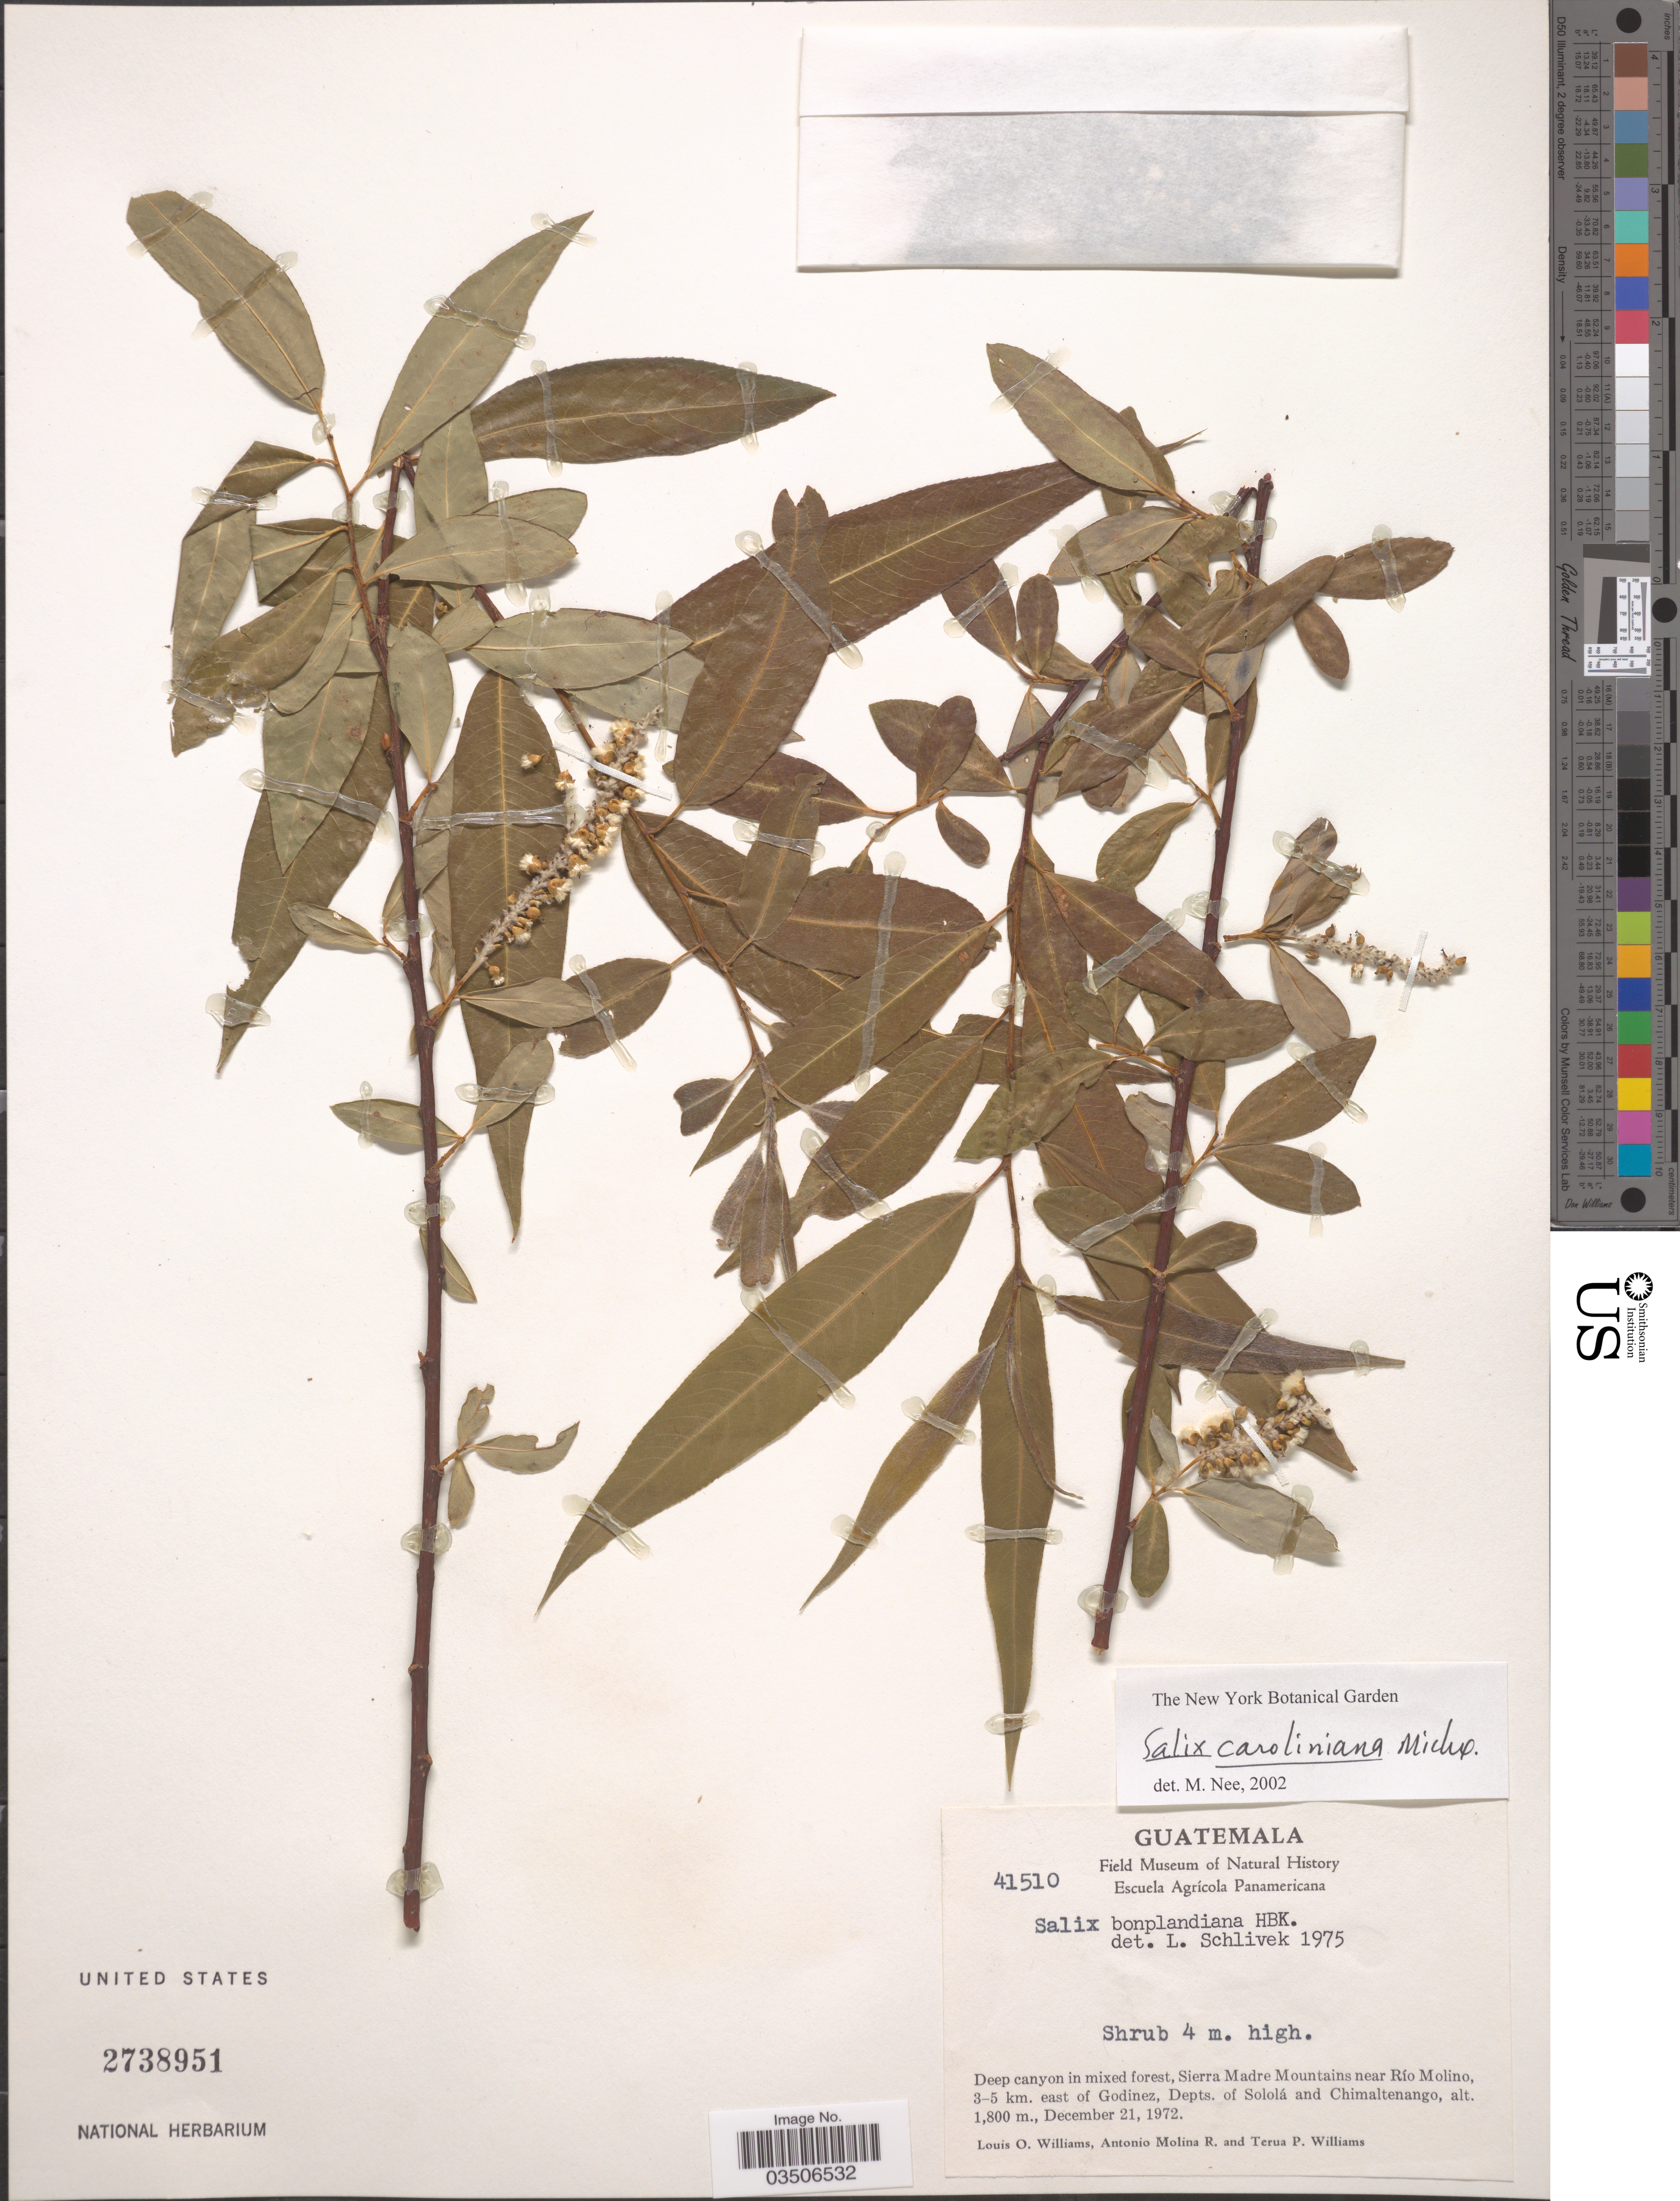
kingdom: Plantae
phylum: Tracheophyta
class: Magnoliopsida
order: Malpighiales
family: Salicaceae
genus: Salix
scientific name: Salix bonplandiana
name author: Kunth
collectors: L. O. Williams, A. Molina R. & T. Williams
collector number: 41510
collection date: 1972-12-21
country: Guatemala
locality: Deep canyon in mixed forest, Sierra Madre Mountains near Río Molino, 3-5 km. east of Godinez, Depts. of Sololá and Chimaltenango.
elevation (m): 1800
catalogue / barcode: US 2738951